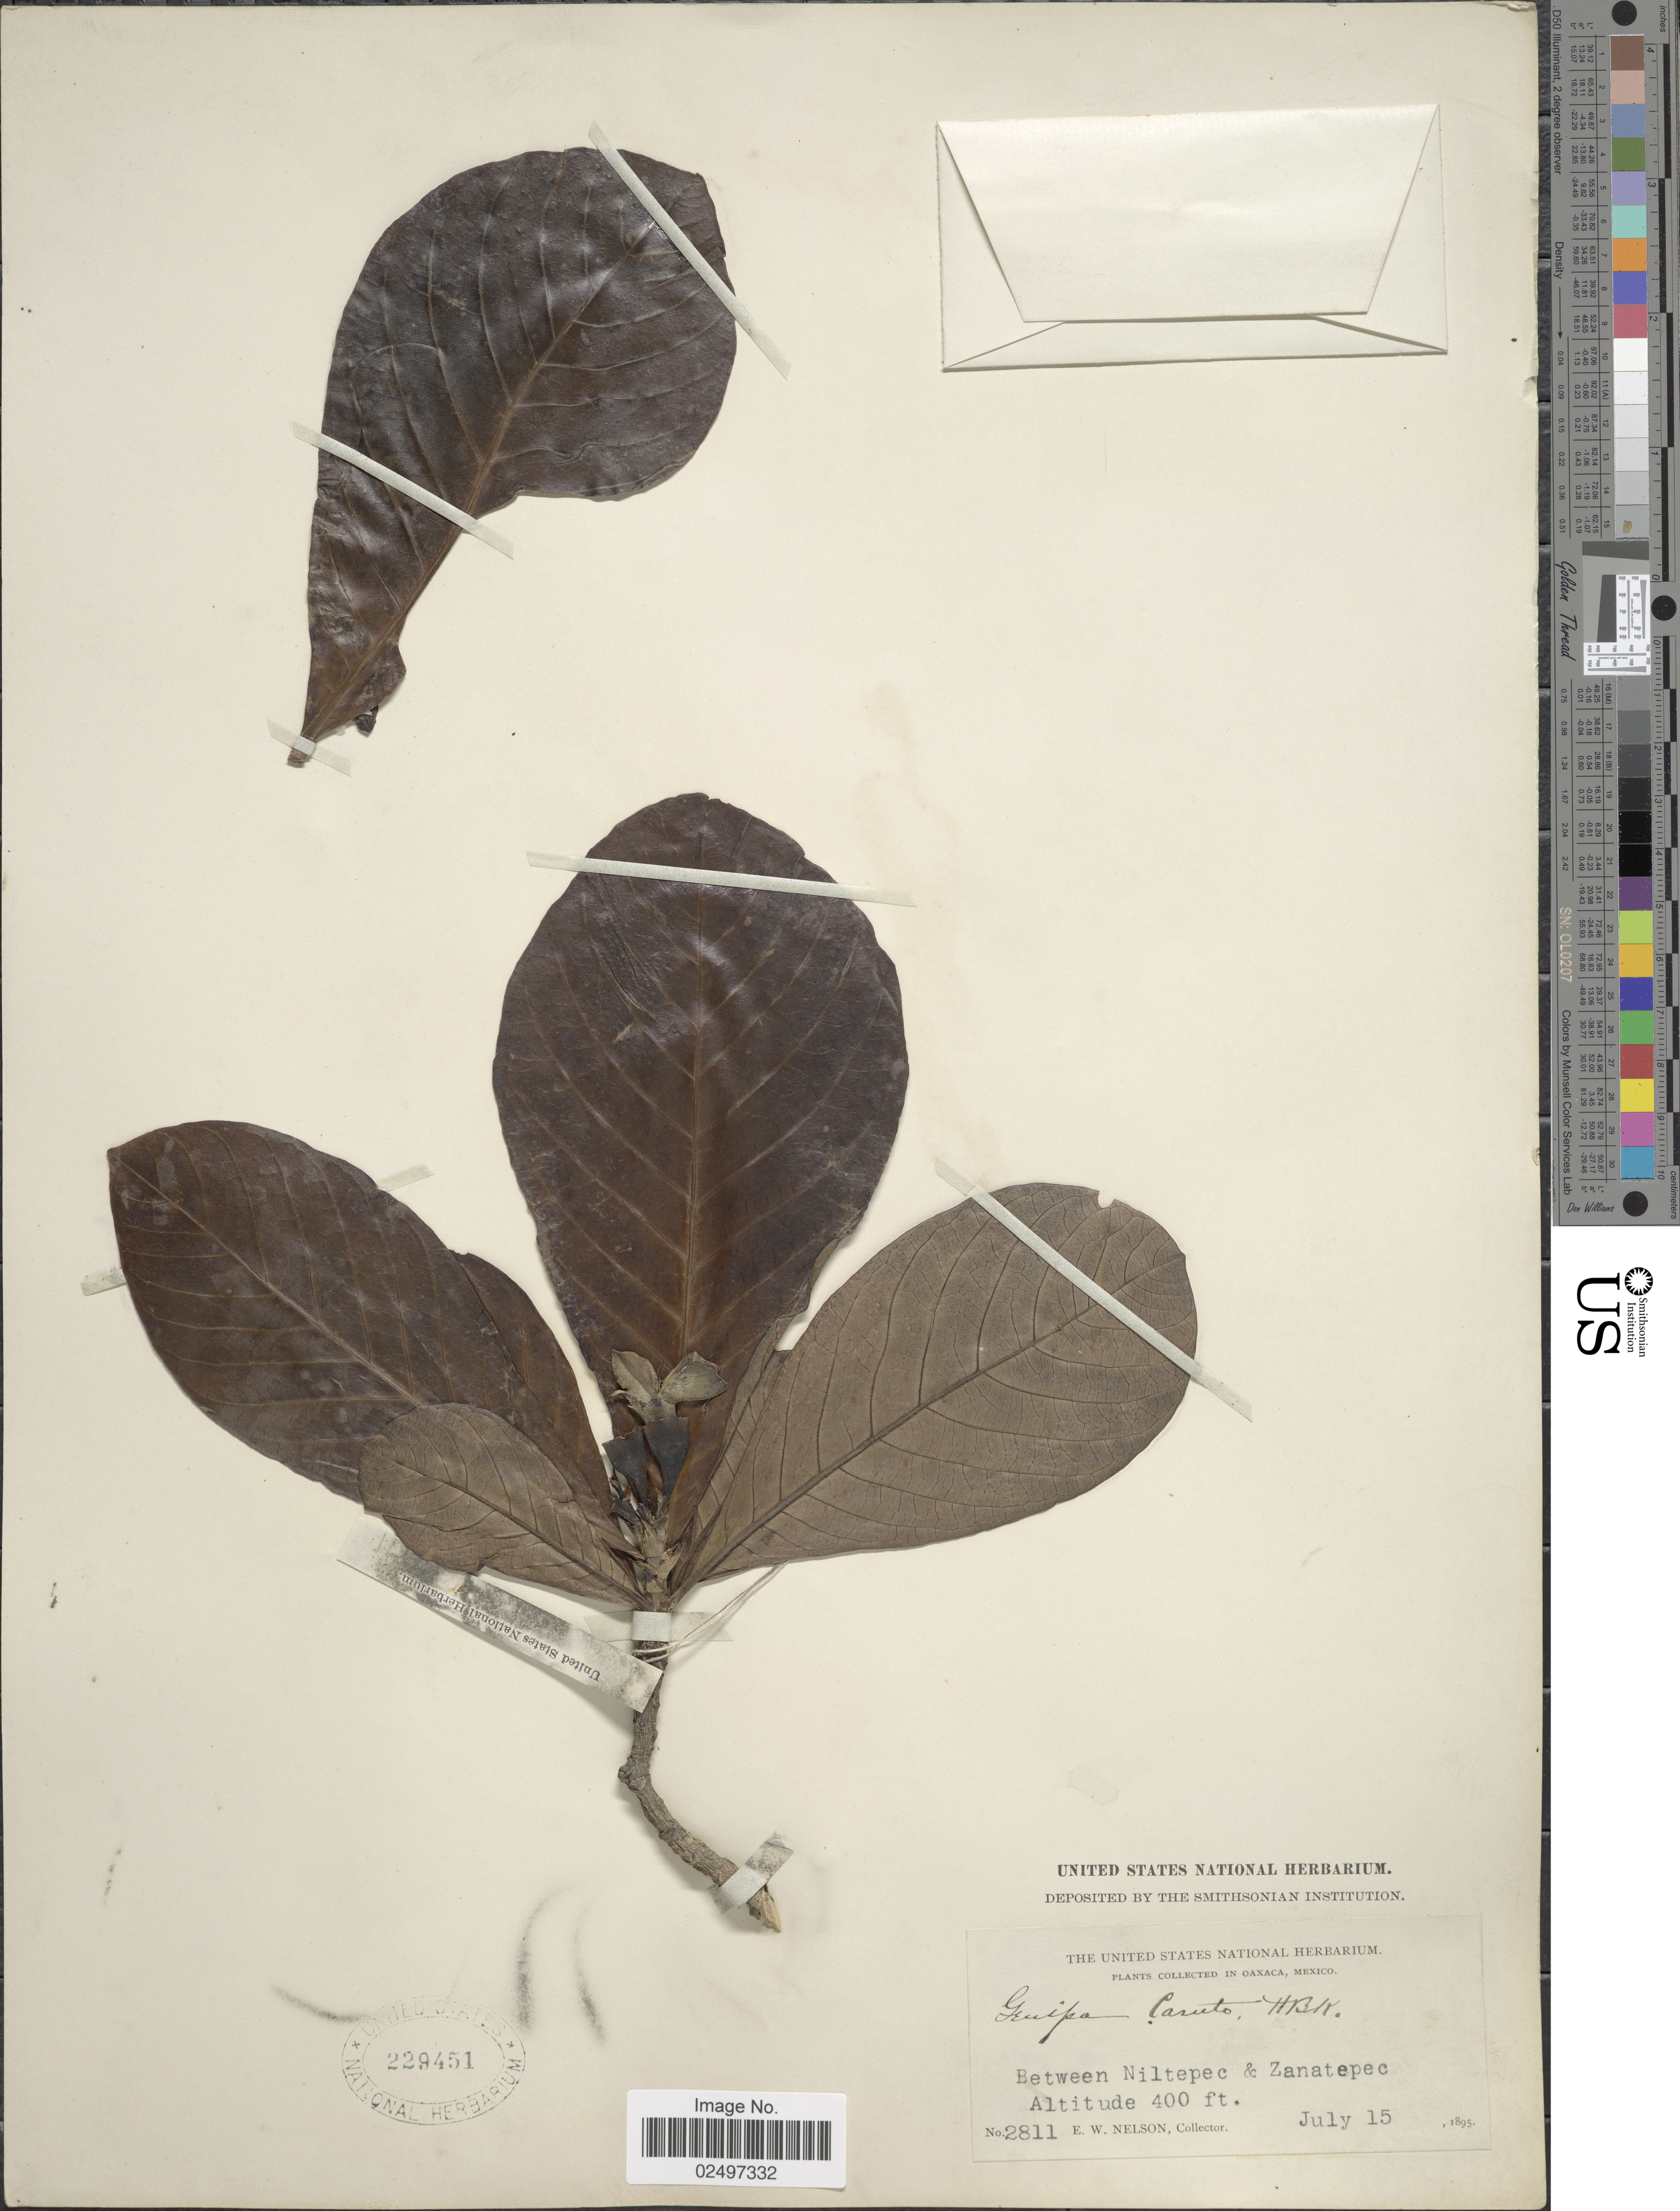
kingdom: Plantae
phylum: Tracheophyta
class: Magnoliopsida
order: Gentianales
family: Rubiaceae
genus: Genipa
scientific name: Genipa americana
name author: L.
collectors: E. W. Nelson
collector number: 2811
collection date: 1895-07-15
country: Mexico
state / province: Oaxaca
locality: In Oaxaca, Mexico, Between Niltepec and Zanatepec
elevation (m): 122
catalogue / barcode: US 229451